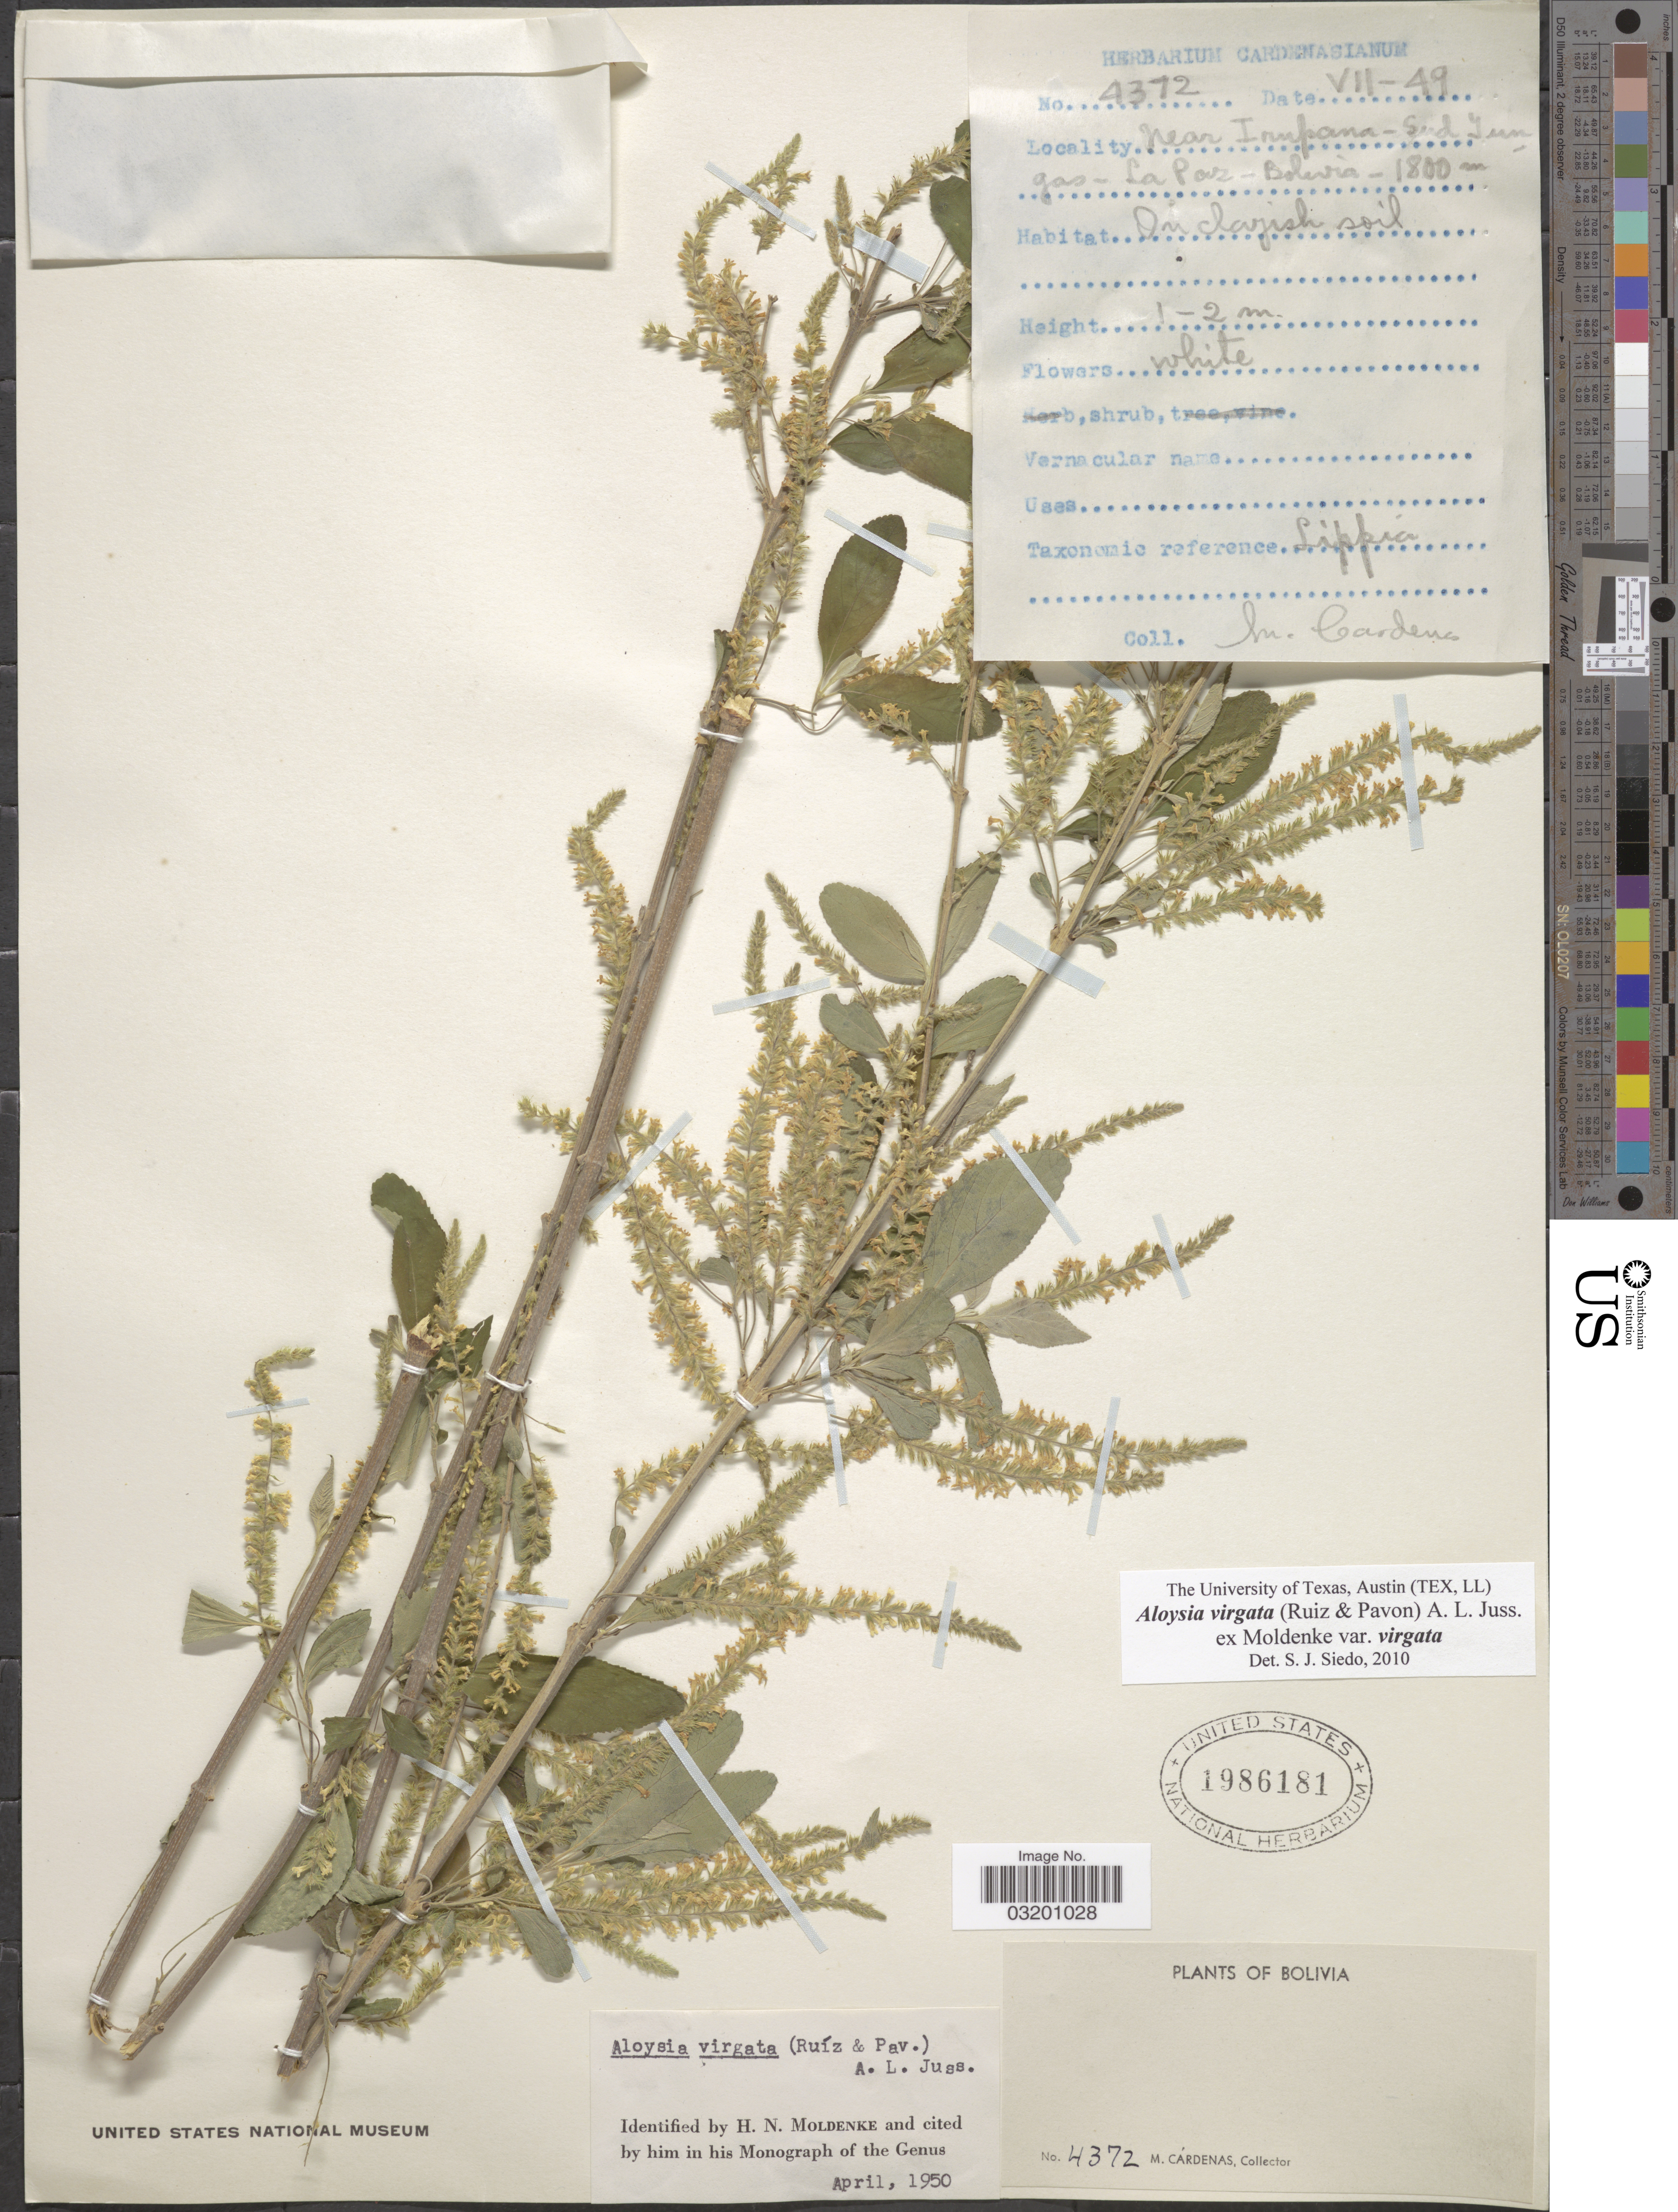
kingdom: Plantae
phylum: Tracheophyta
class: Magnoliopsida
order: Lamiales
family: Verbenaceae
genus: Aloysia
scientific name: Aloysia virgata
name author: (Ruiz & Pav.) Juss.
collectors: M. Cárdenas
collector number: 4372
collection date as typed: Transcribed d/m/y: /7/49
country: Bolivia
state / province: La Paz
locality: Near Irupana - Sud Yungas.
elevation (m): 1800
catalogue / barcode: US 1986181